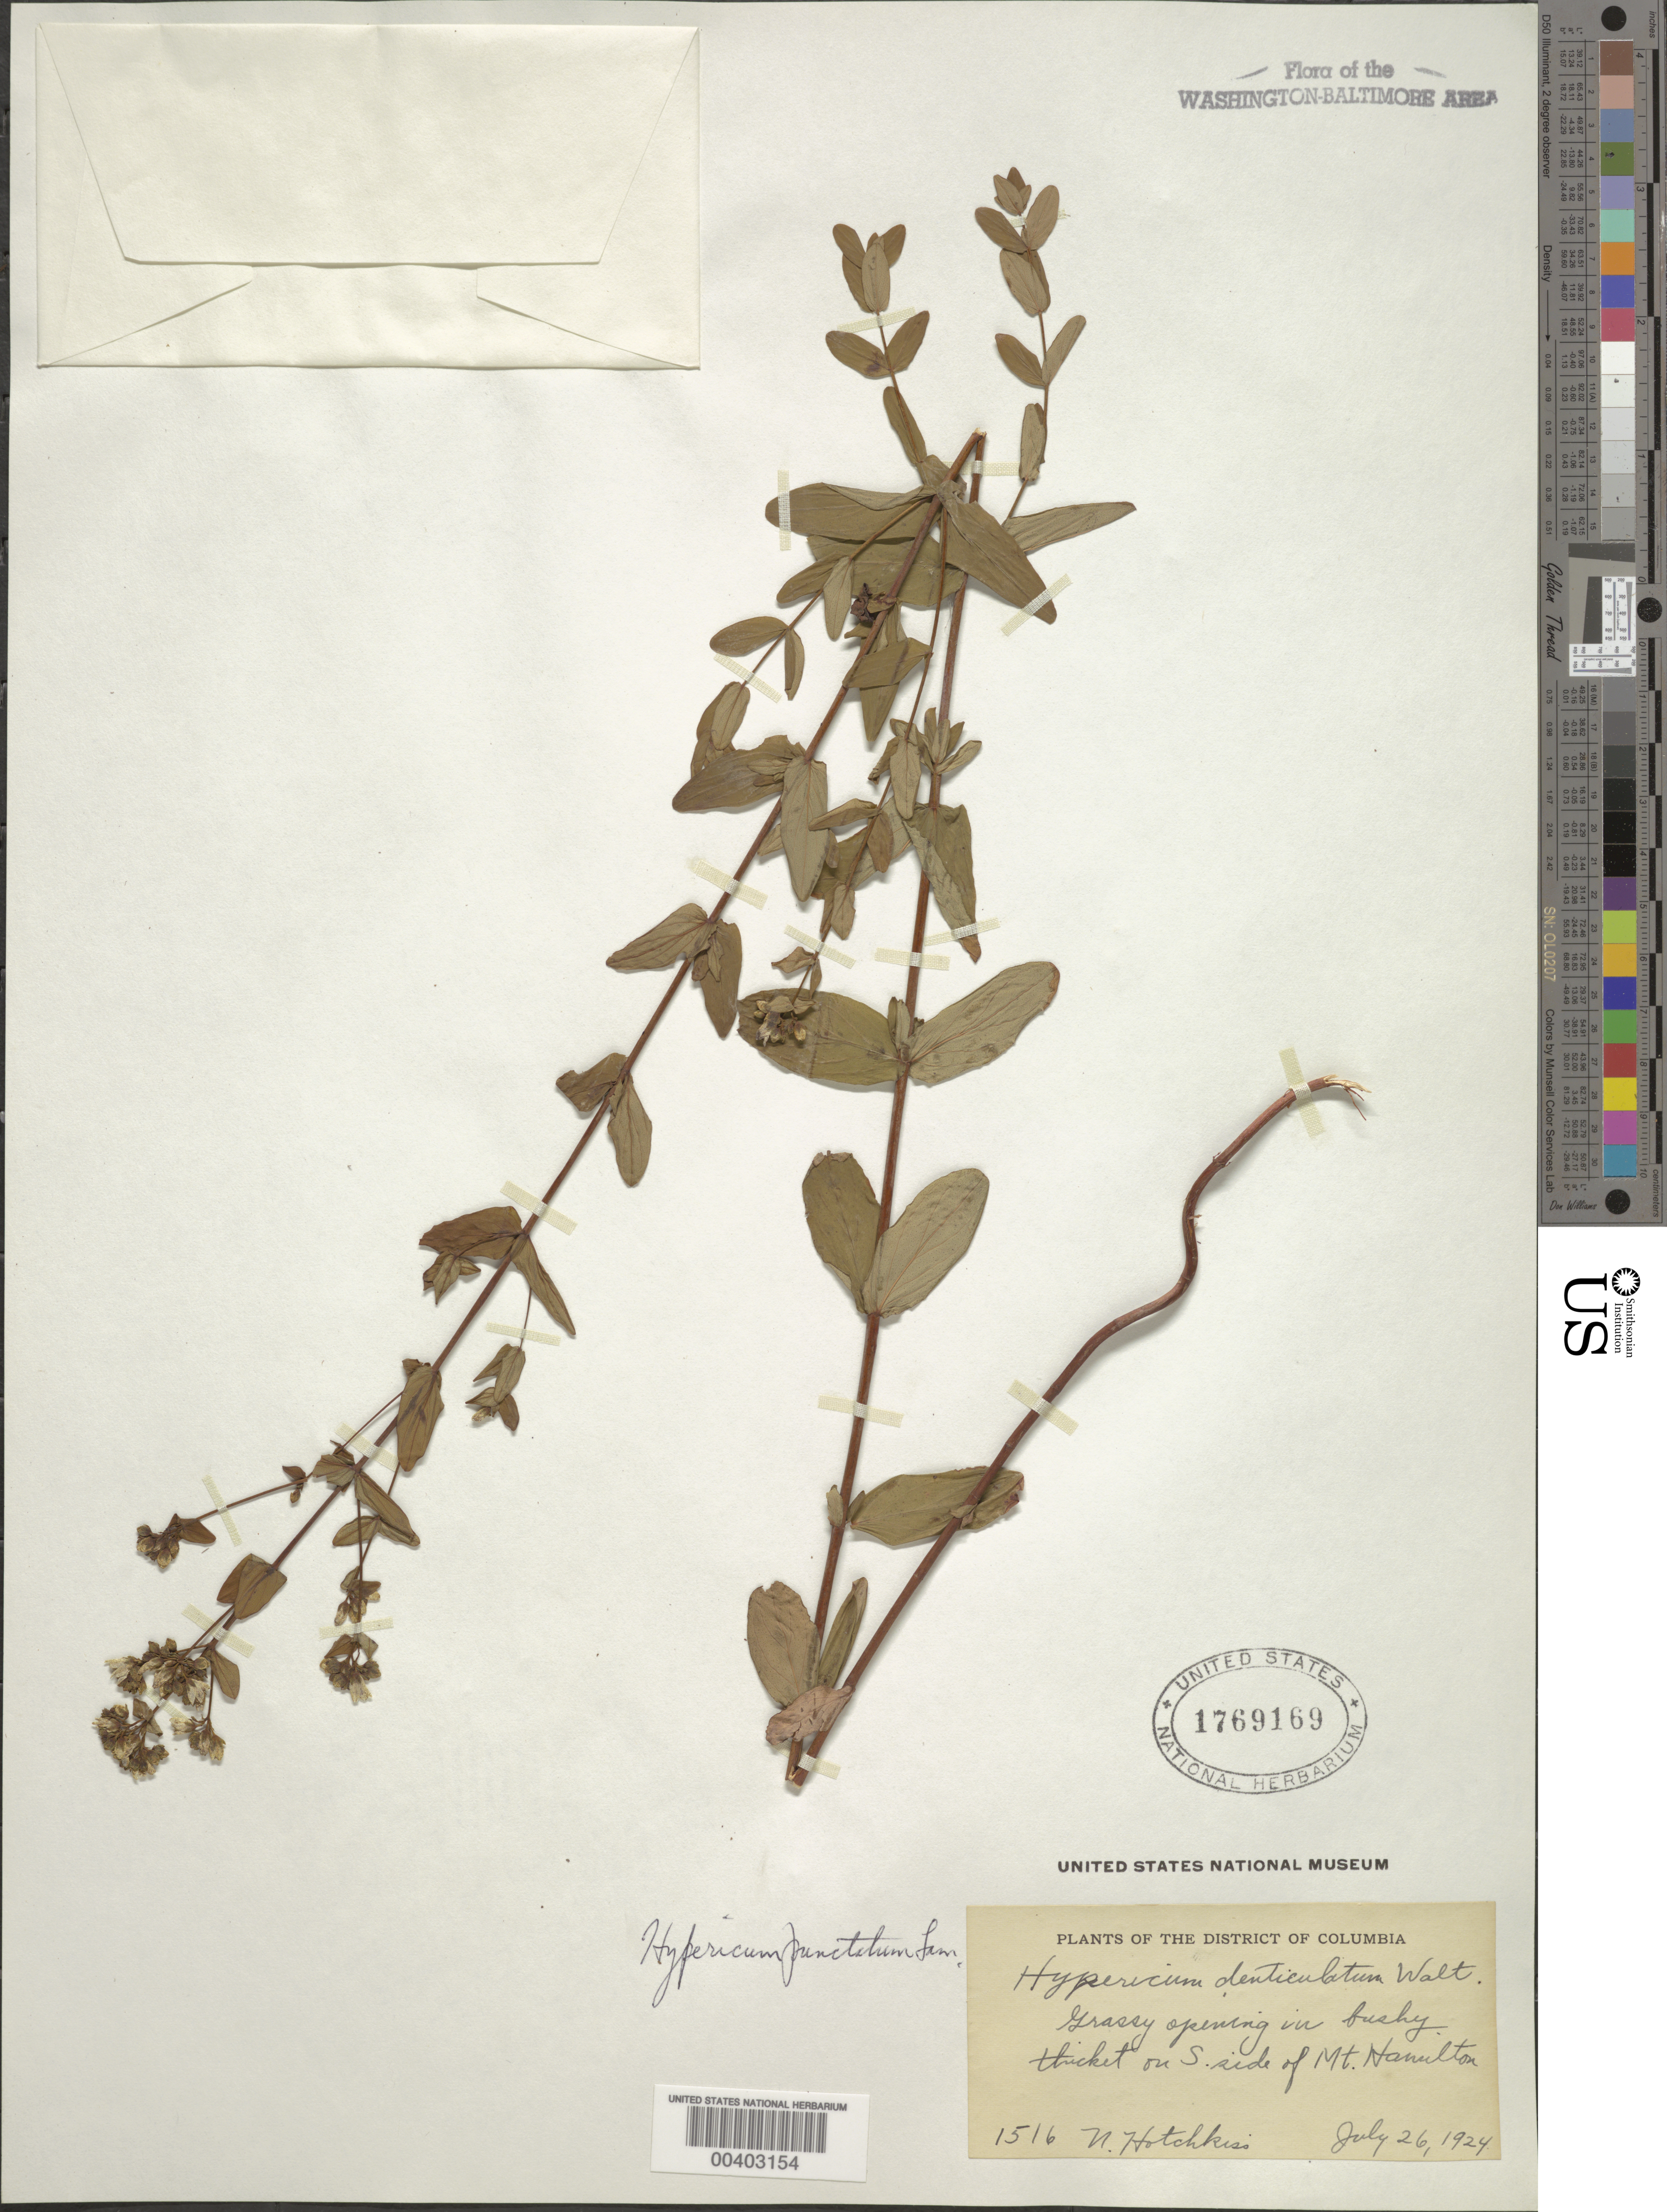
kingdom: Plantae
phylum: Tracheophyta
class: Magnoliopsida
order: Malpighiales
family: Hypericaceae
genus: Hypericum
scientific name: Hypericum punctatum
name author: Lam.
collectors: -. Hotchkiss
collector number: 1516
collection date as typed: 26 Jul 1924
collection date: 1924-07-26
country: United States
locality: South side of Mount Hamilton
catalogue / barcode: US 1769169